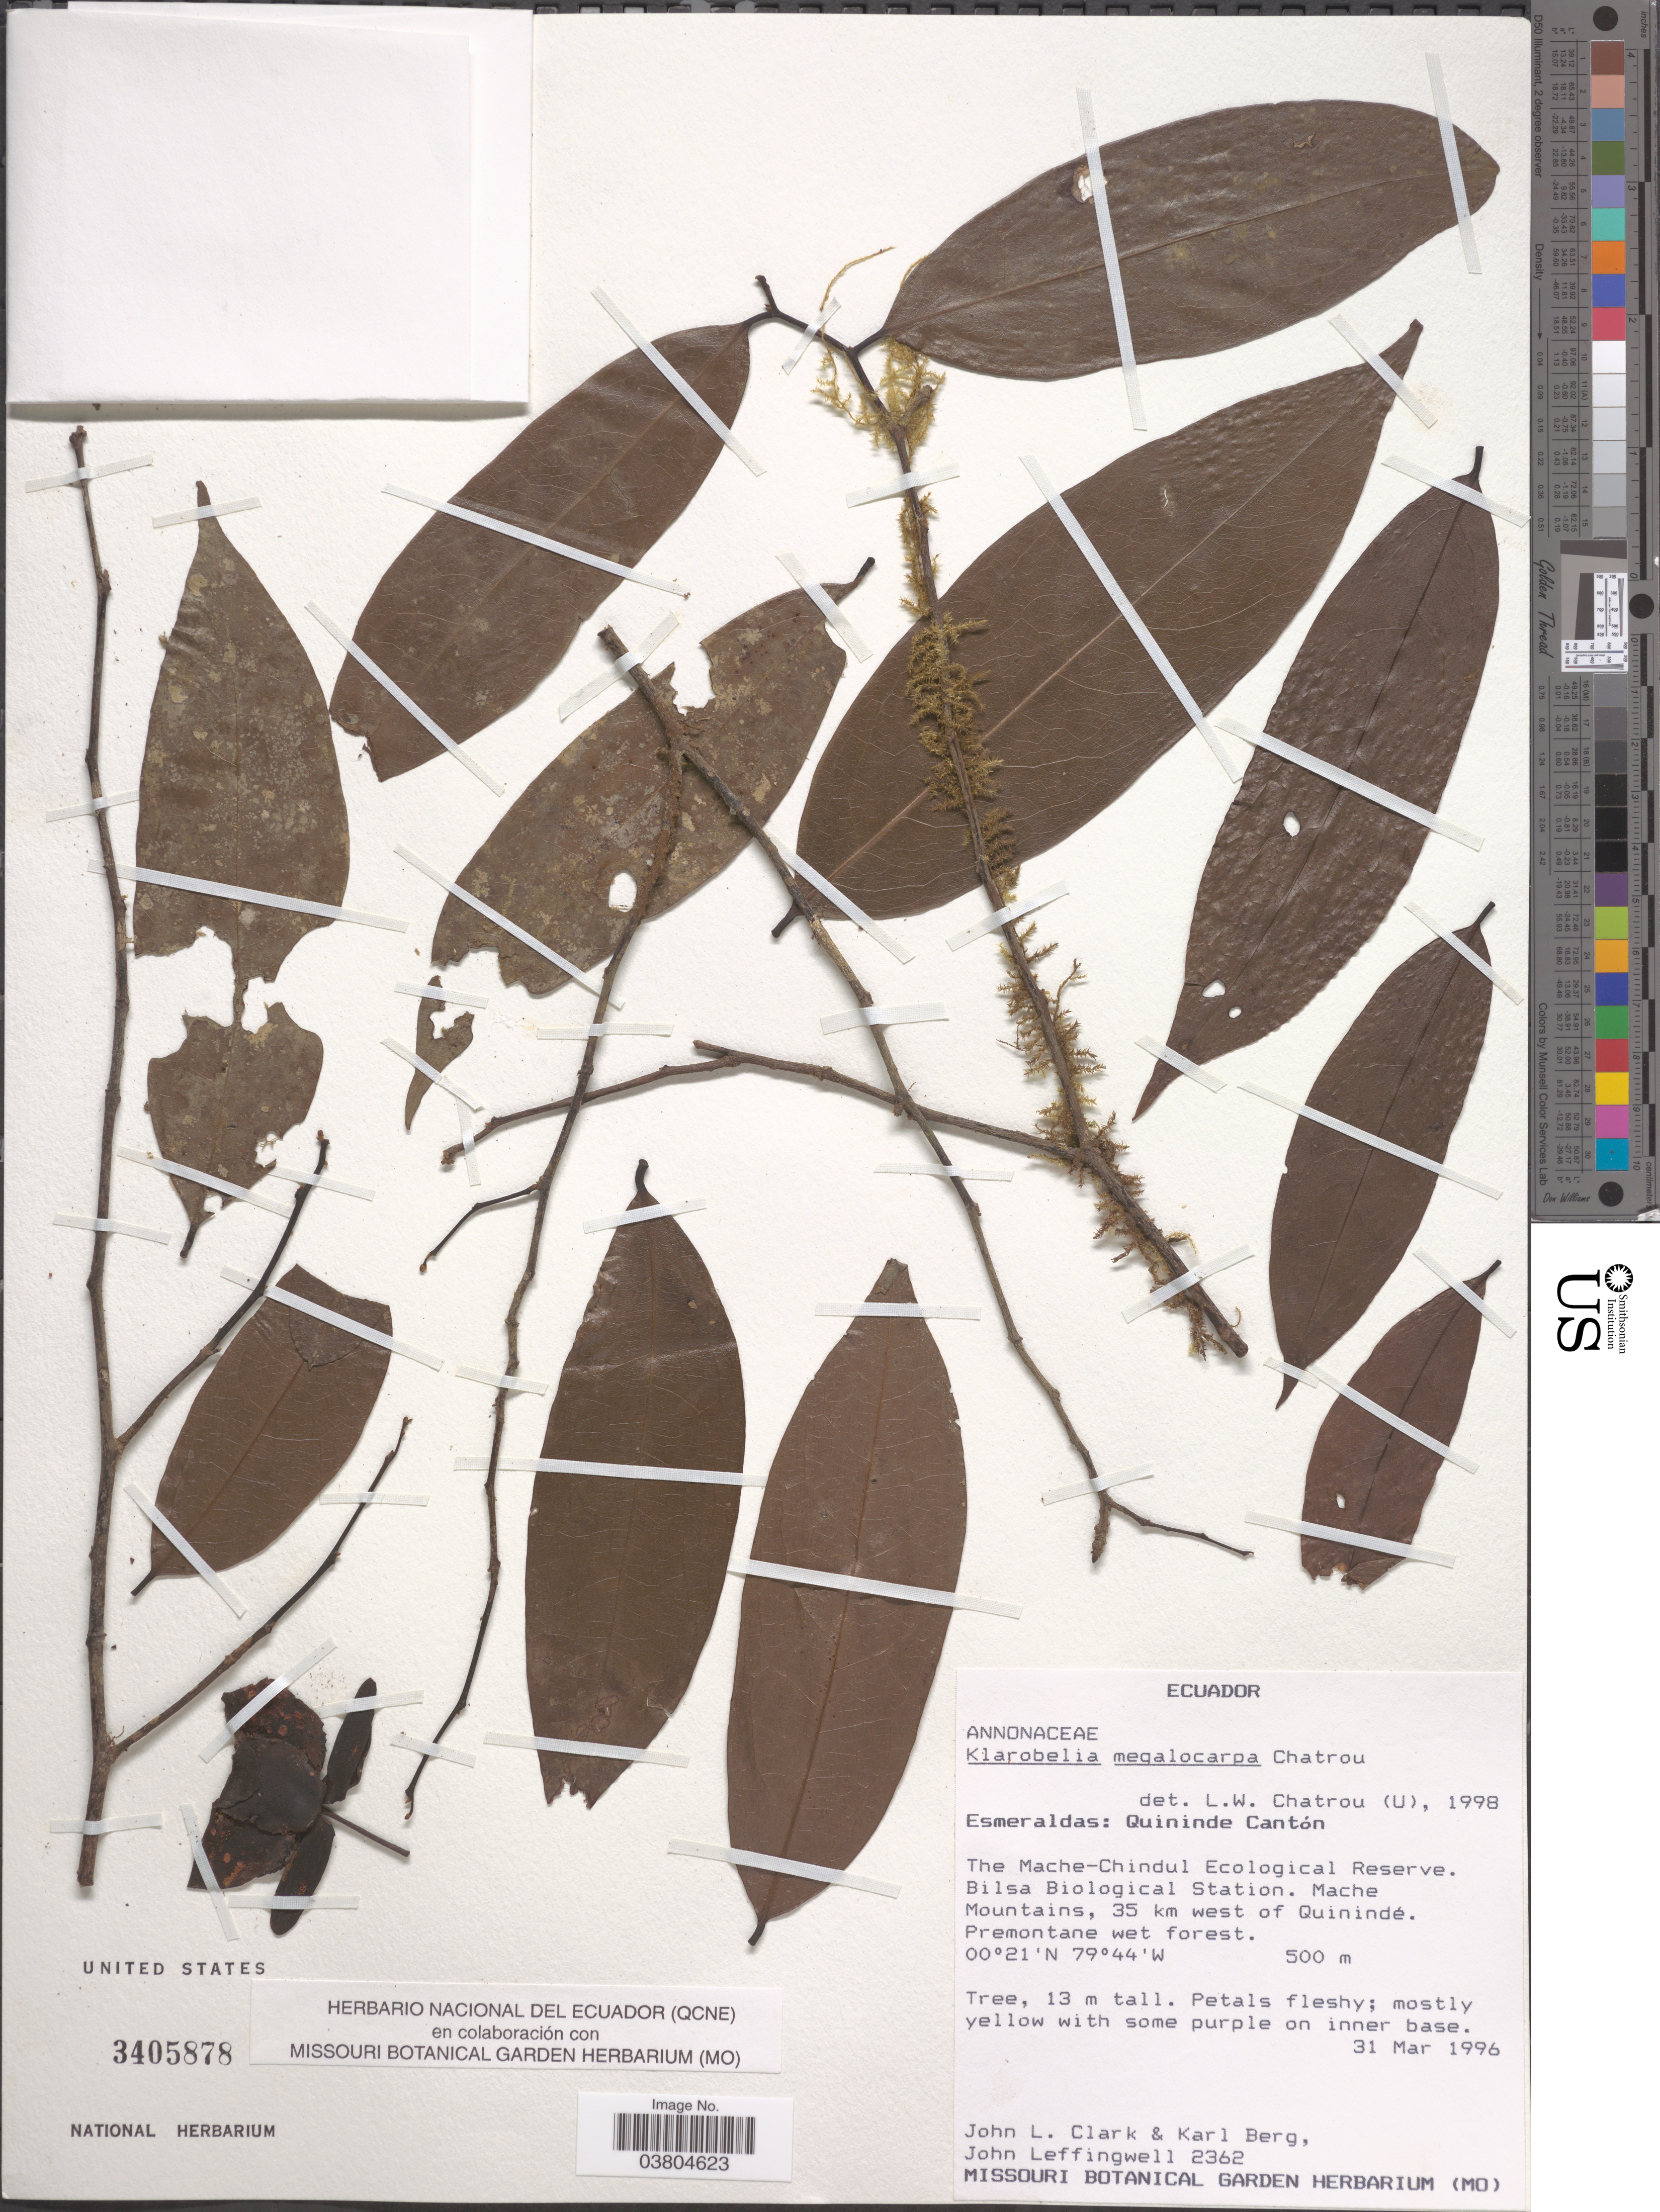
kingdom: Plantae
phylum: Tracheophyta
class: Magnoliopsida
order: Magnoliales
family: Annonaceae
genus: Klarobelia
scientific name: Klarobelia megalocarpa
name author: Chatrou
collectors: J. L. Clark, K. Berg & J. Leffingwell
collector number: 2362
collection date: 1996-03-31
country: Ecuador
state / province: Esmeraldas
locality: Quininde Cantón. The Mache-Chindul Ecological Reserve. Bilsa Biological Station. Mache Mountains, 35 km west of Quinindé. Premontane wet forest.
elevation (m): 500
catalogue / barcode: US 3405878